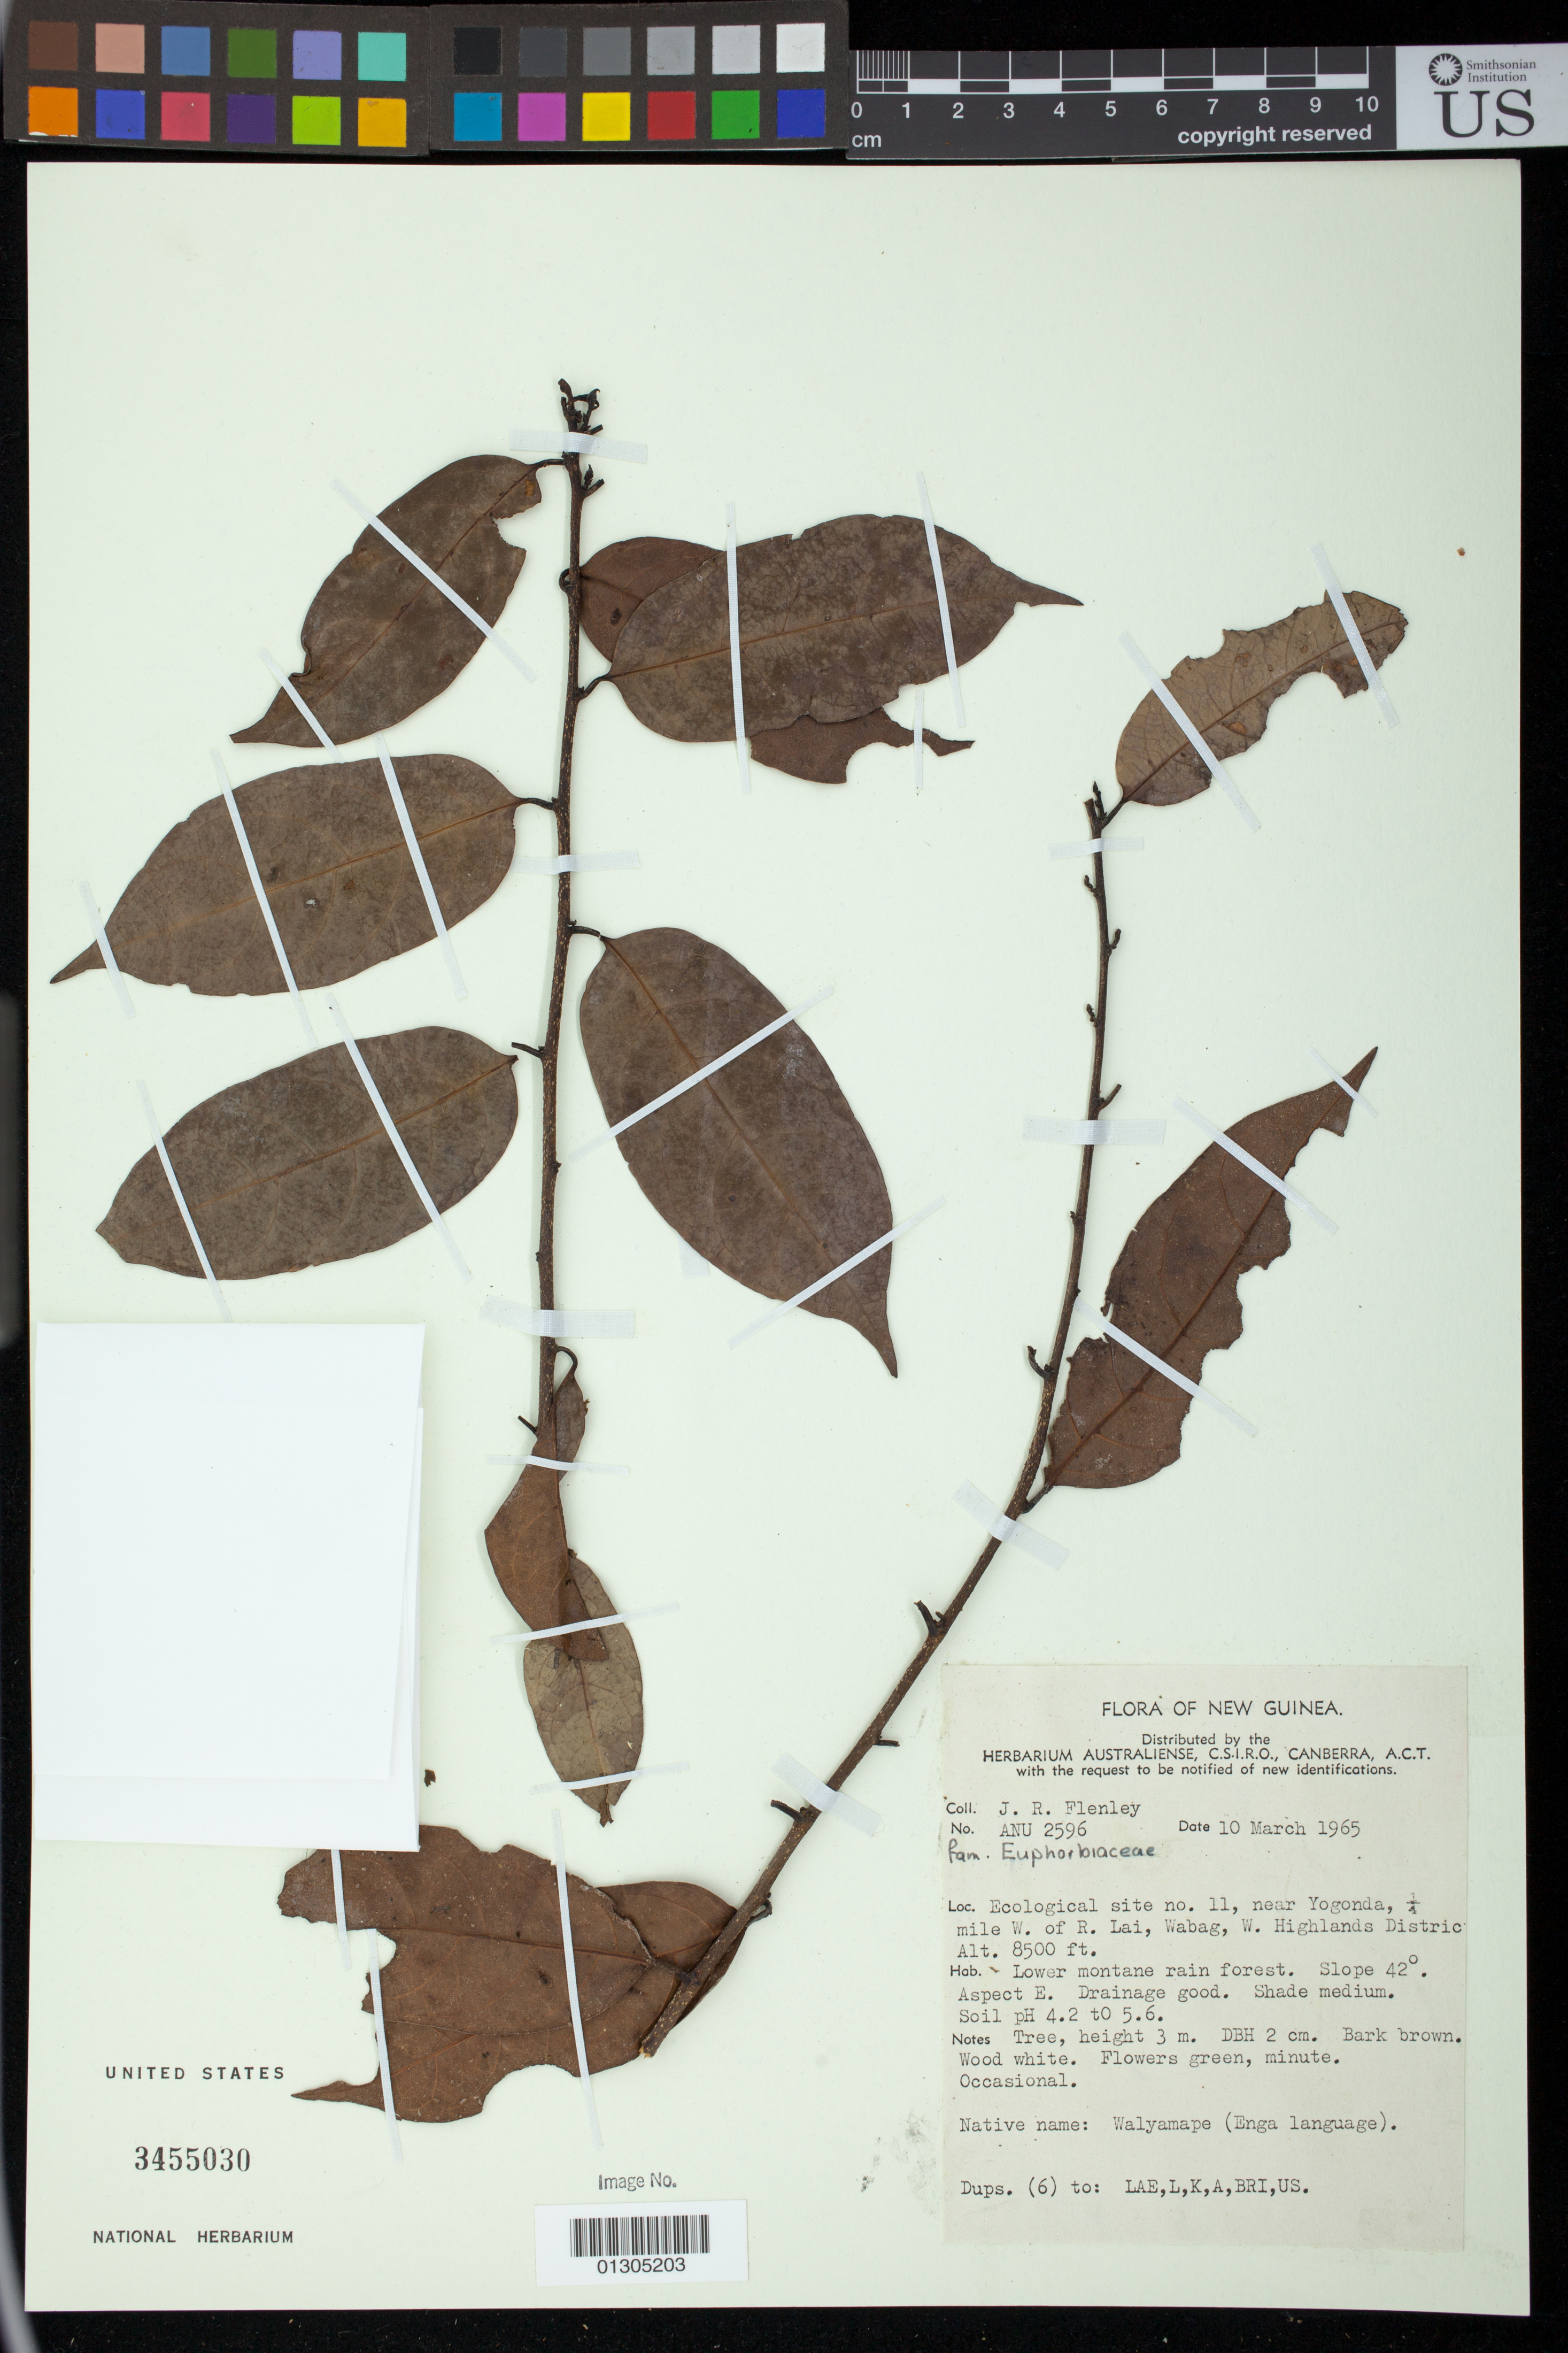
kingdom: Plantae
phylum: Tracheophyta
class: Magnoliopsida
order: Malpighiales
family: Euphorbiaceae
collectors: J. Flenley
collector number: ANU 2596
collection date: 1965-03-10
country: Papua New Guinea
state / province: Enga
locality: Ecological site no. 11, near Yogonda, 1/4 mile W. of R. Lai, Wabag, W.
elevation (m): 2591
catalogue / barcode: US 3455030